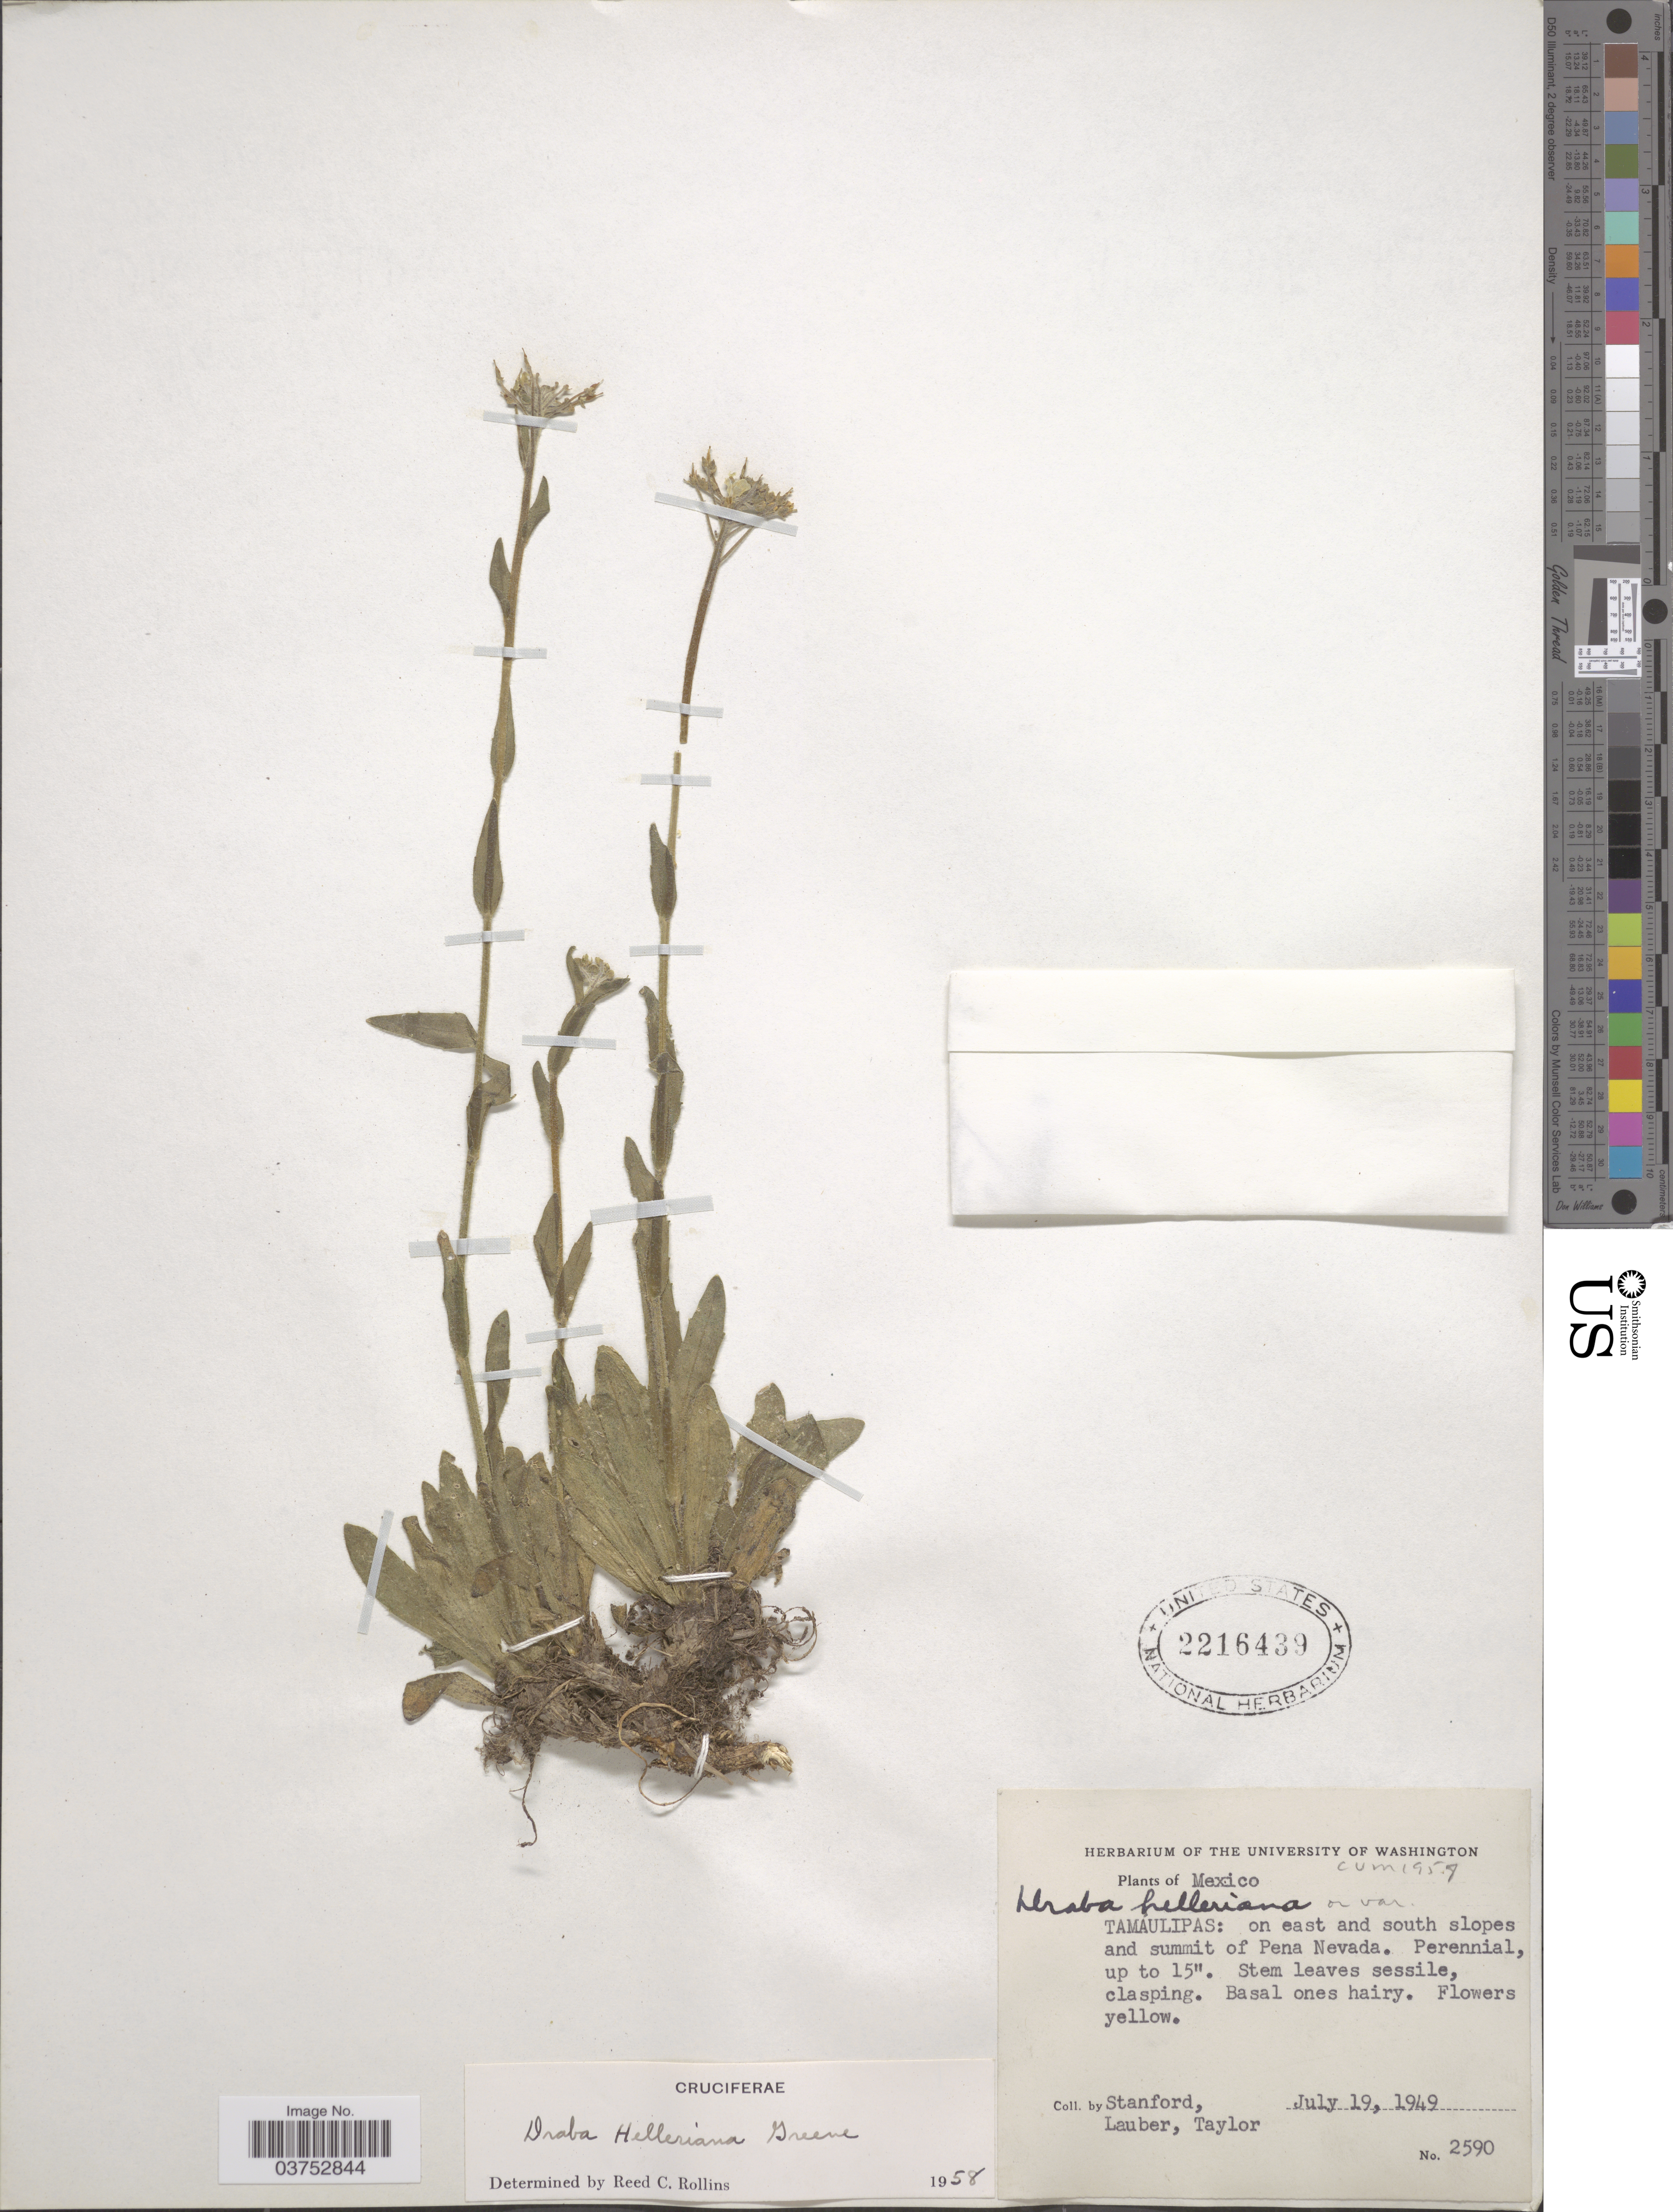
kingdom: Plantae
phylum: Tracheophyta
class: Magnoliopsida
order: Brassicales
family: Brassicaceae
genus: Draba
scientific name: Draba helleriana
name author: Greene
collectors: -. Stanford, Lauber, -- & -- Taylor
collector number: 2590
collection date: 1949-07-19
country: Mexico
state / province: Tamaulipas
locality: On east and south slopes and summit of Pena Nevada.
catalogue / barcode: US 2216439